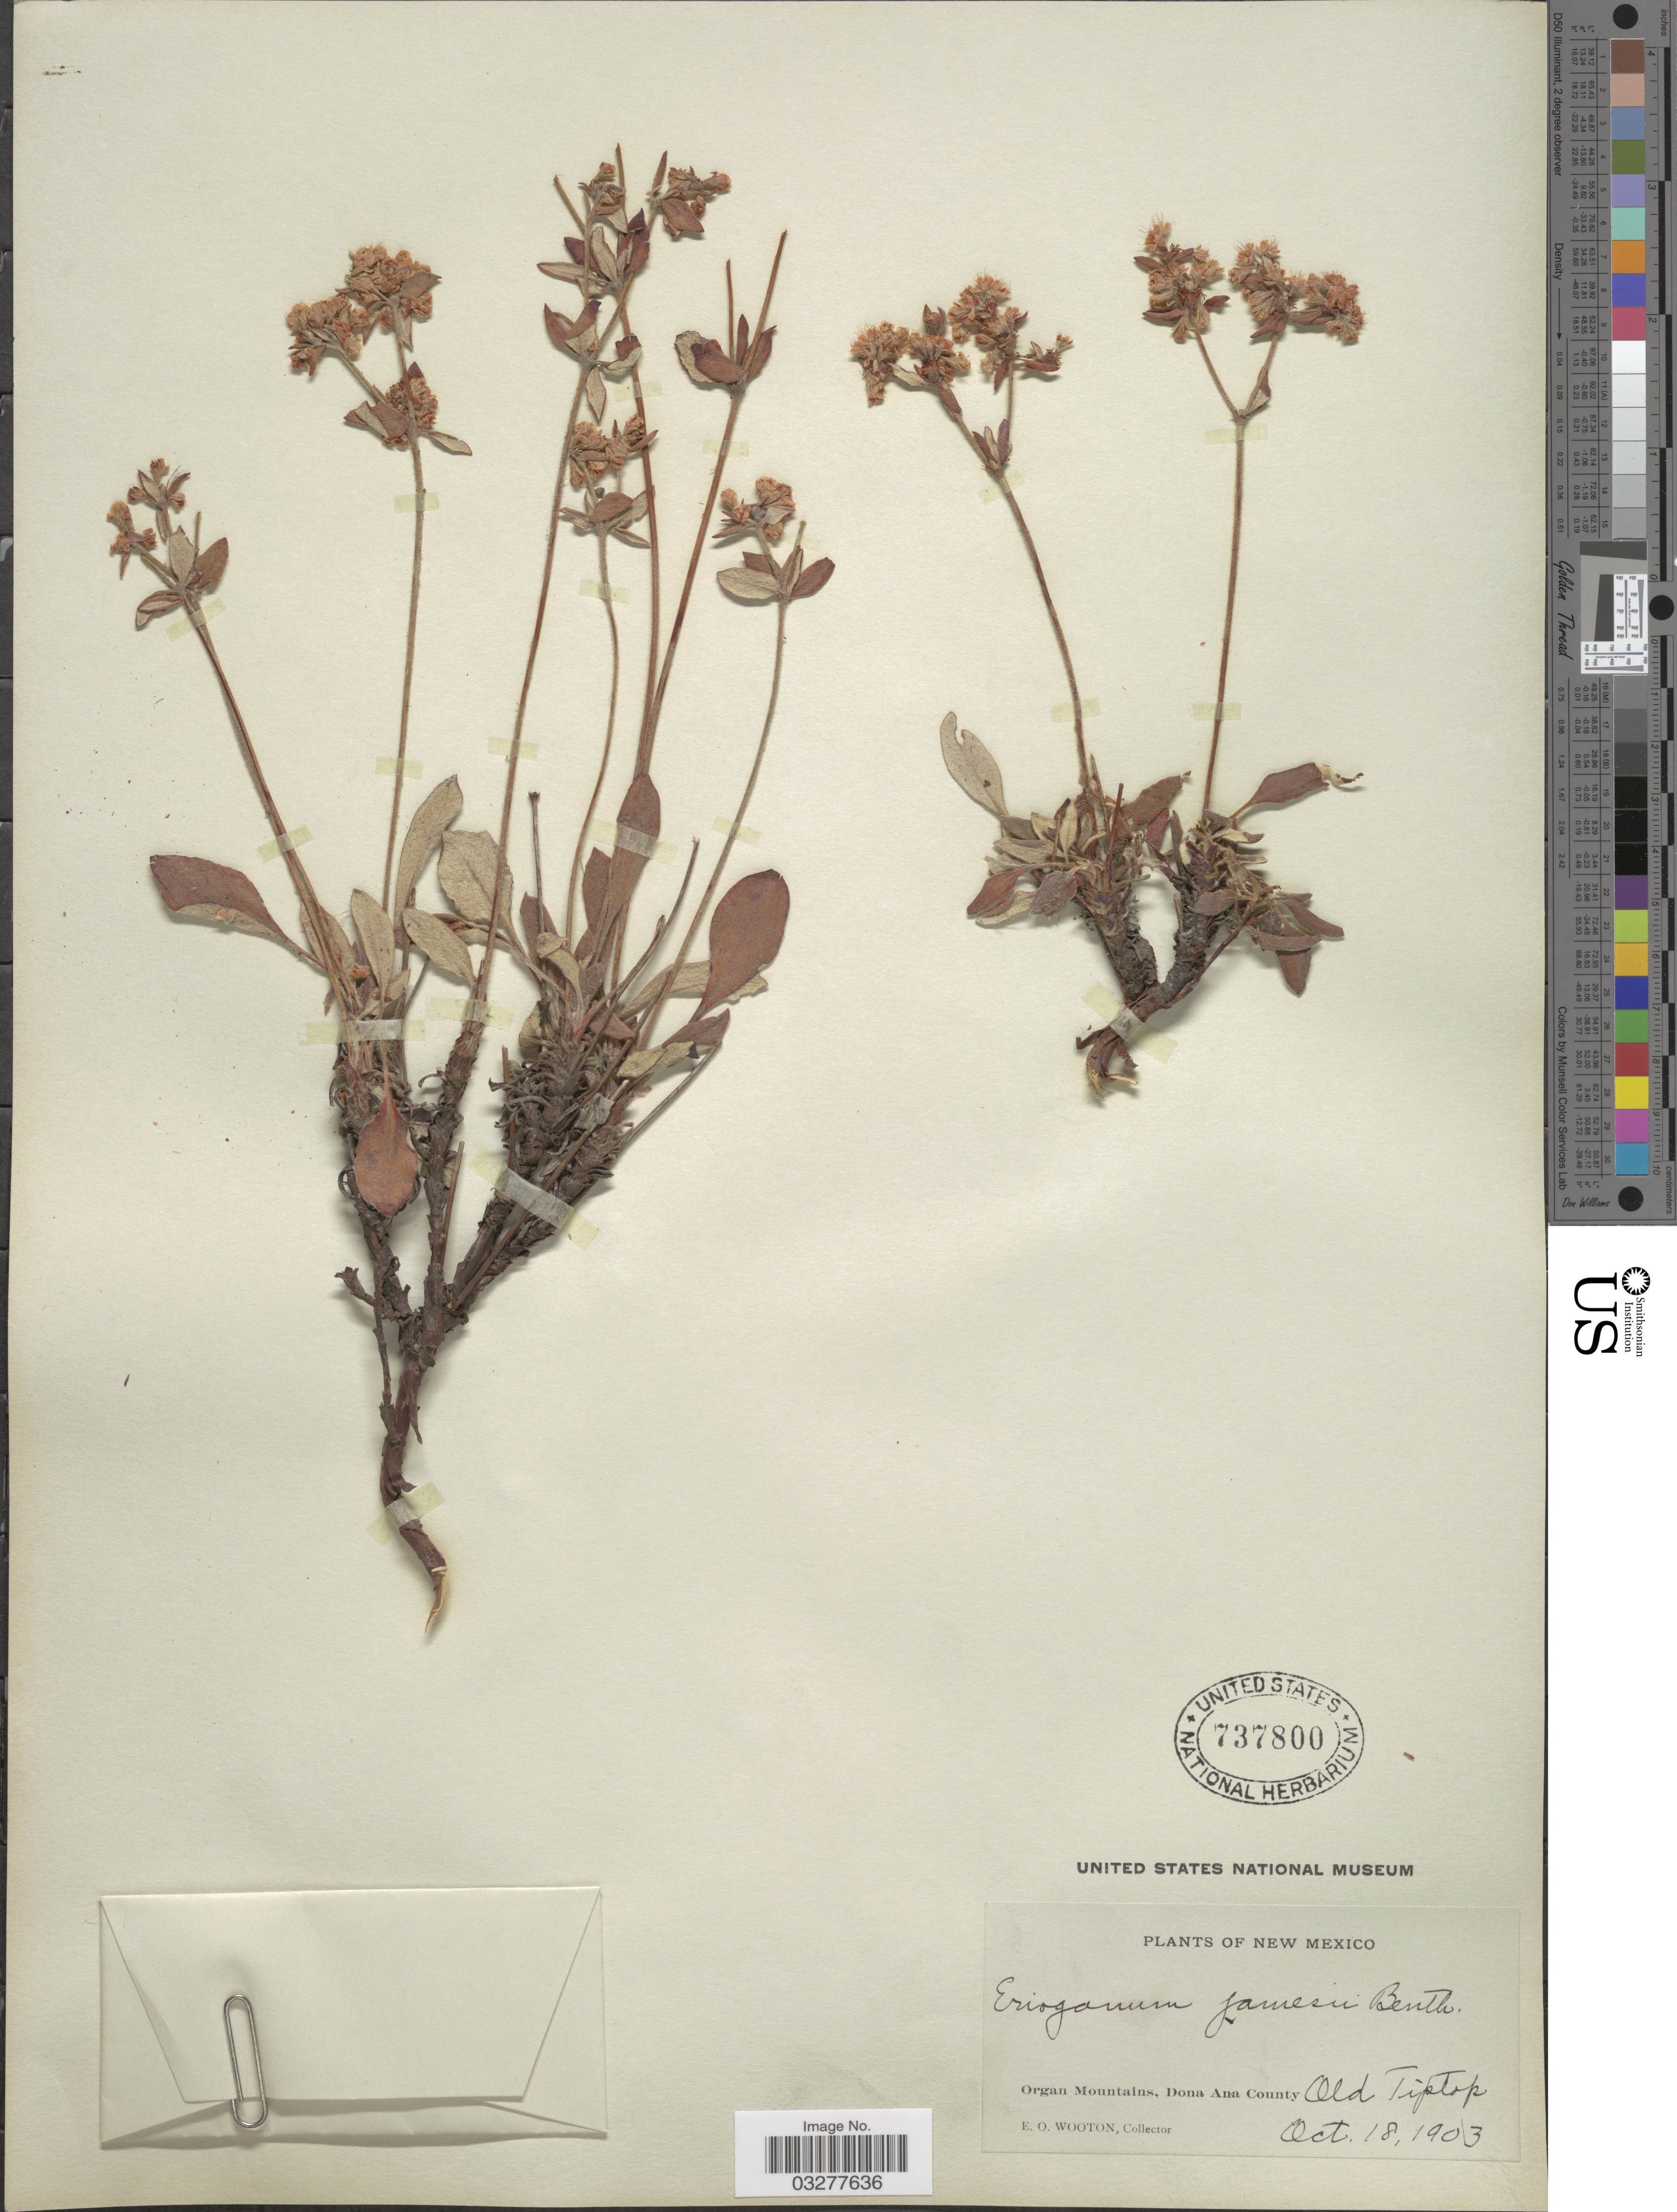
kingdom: Plantae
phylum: Tracheophyta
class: Magnoliopsida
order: Caryophyllales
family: Polygonaceae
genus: Eriogonum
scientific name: Eriogonum jamesii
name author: Benth.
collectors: E. O. Wooton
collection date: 1903-10-18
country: United States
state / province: New Mexico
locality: Organ Mountains, Dona Ana County, Old Tiptop.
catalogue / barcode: US 737800